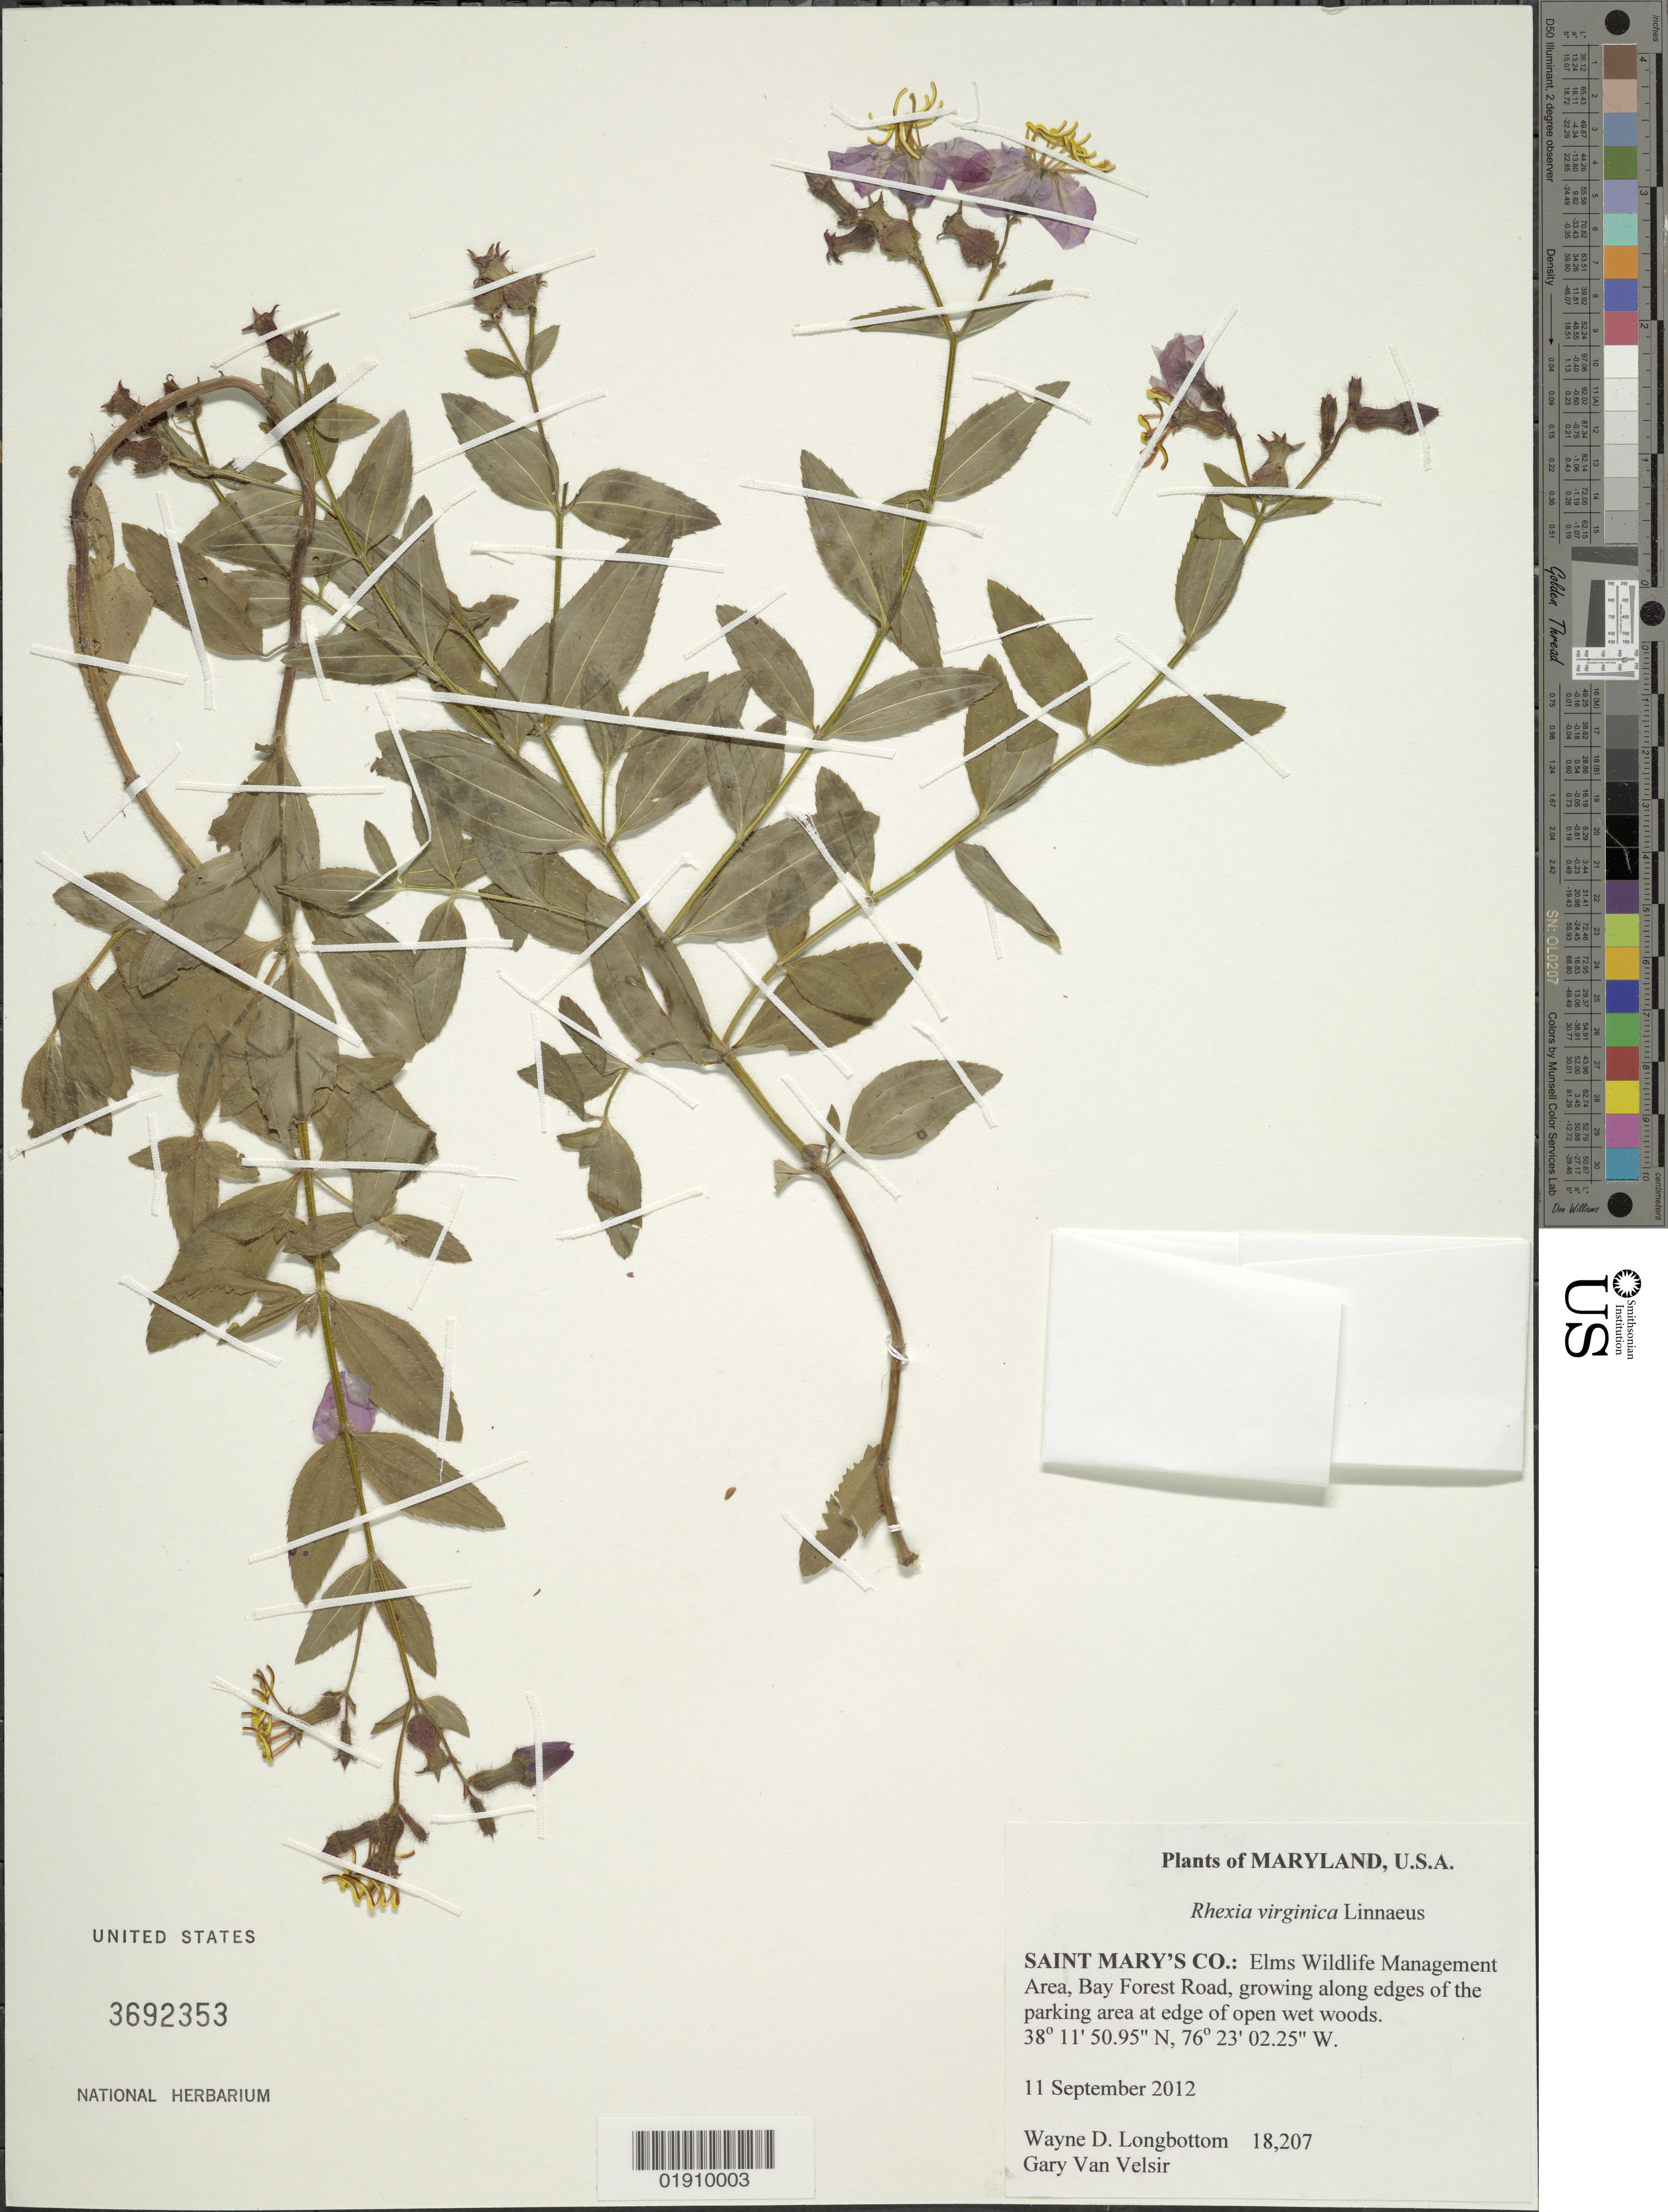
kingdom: Plantae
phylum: Tracheophyta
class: Magnoliopsida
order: Myrtales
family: Melastomataceae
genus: Rhexia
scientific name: Rhexia virginica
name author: L.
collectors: W. D. Longbottom & G. Van Velsir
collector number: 18,207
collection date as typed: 11 September 2012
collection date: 2012-09-11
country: United States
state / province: Maryland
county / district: St. Mary's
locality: Saint Mary's Co.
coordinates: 38°11'50.95"N, 76°23'02.25"W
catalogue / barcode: US 3692353